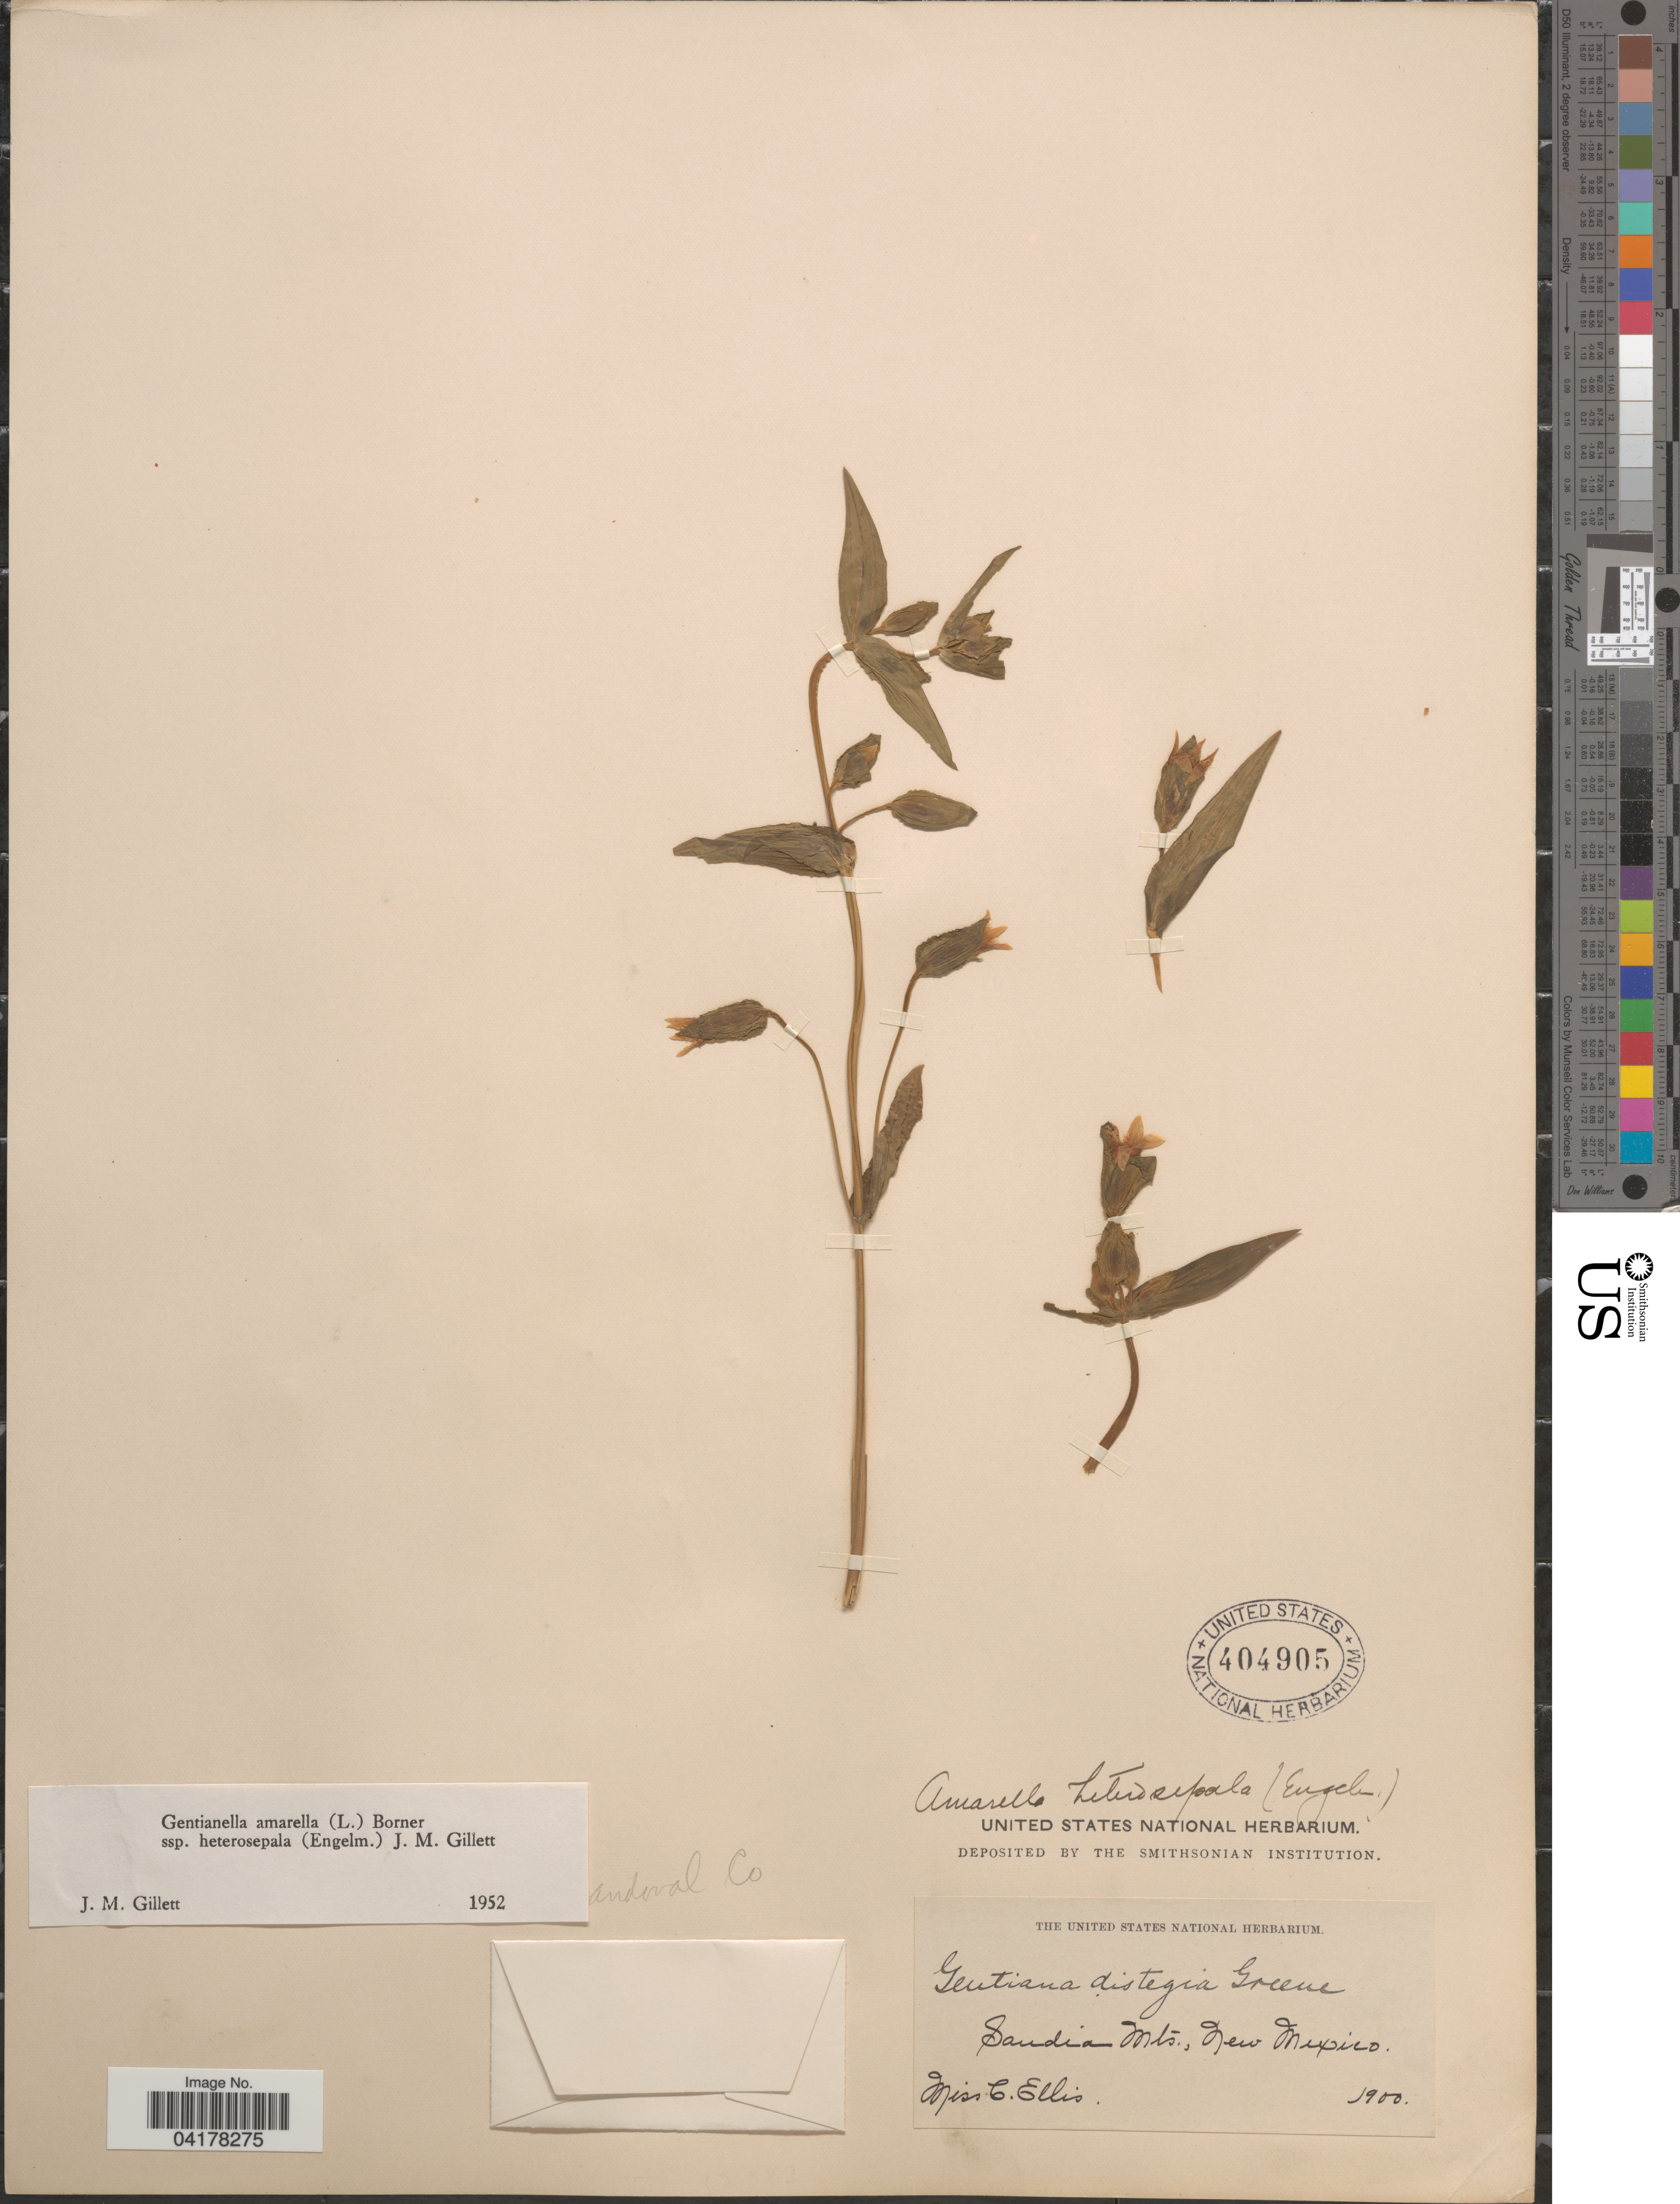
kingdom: Plantae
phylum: Tracheophyta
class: Magnoliopsida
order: Gentianales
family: Gentianaceae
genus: Gentianella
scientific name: Gentianella amarella subsp. heterosepala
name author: (Engelm.) J.M. Gillet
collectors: C. C. Ellis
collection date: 1900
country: United States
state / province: New Mexico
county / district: Sandoval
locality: Sandia Mts.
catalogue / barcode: US 404905